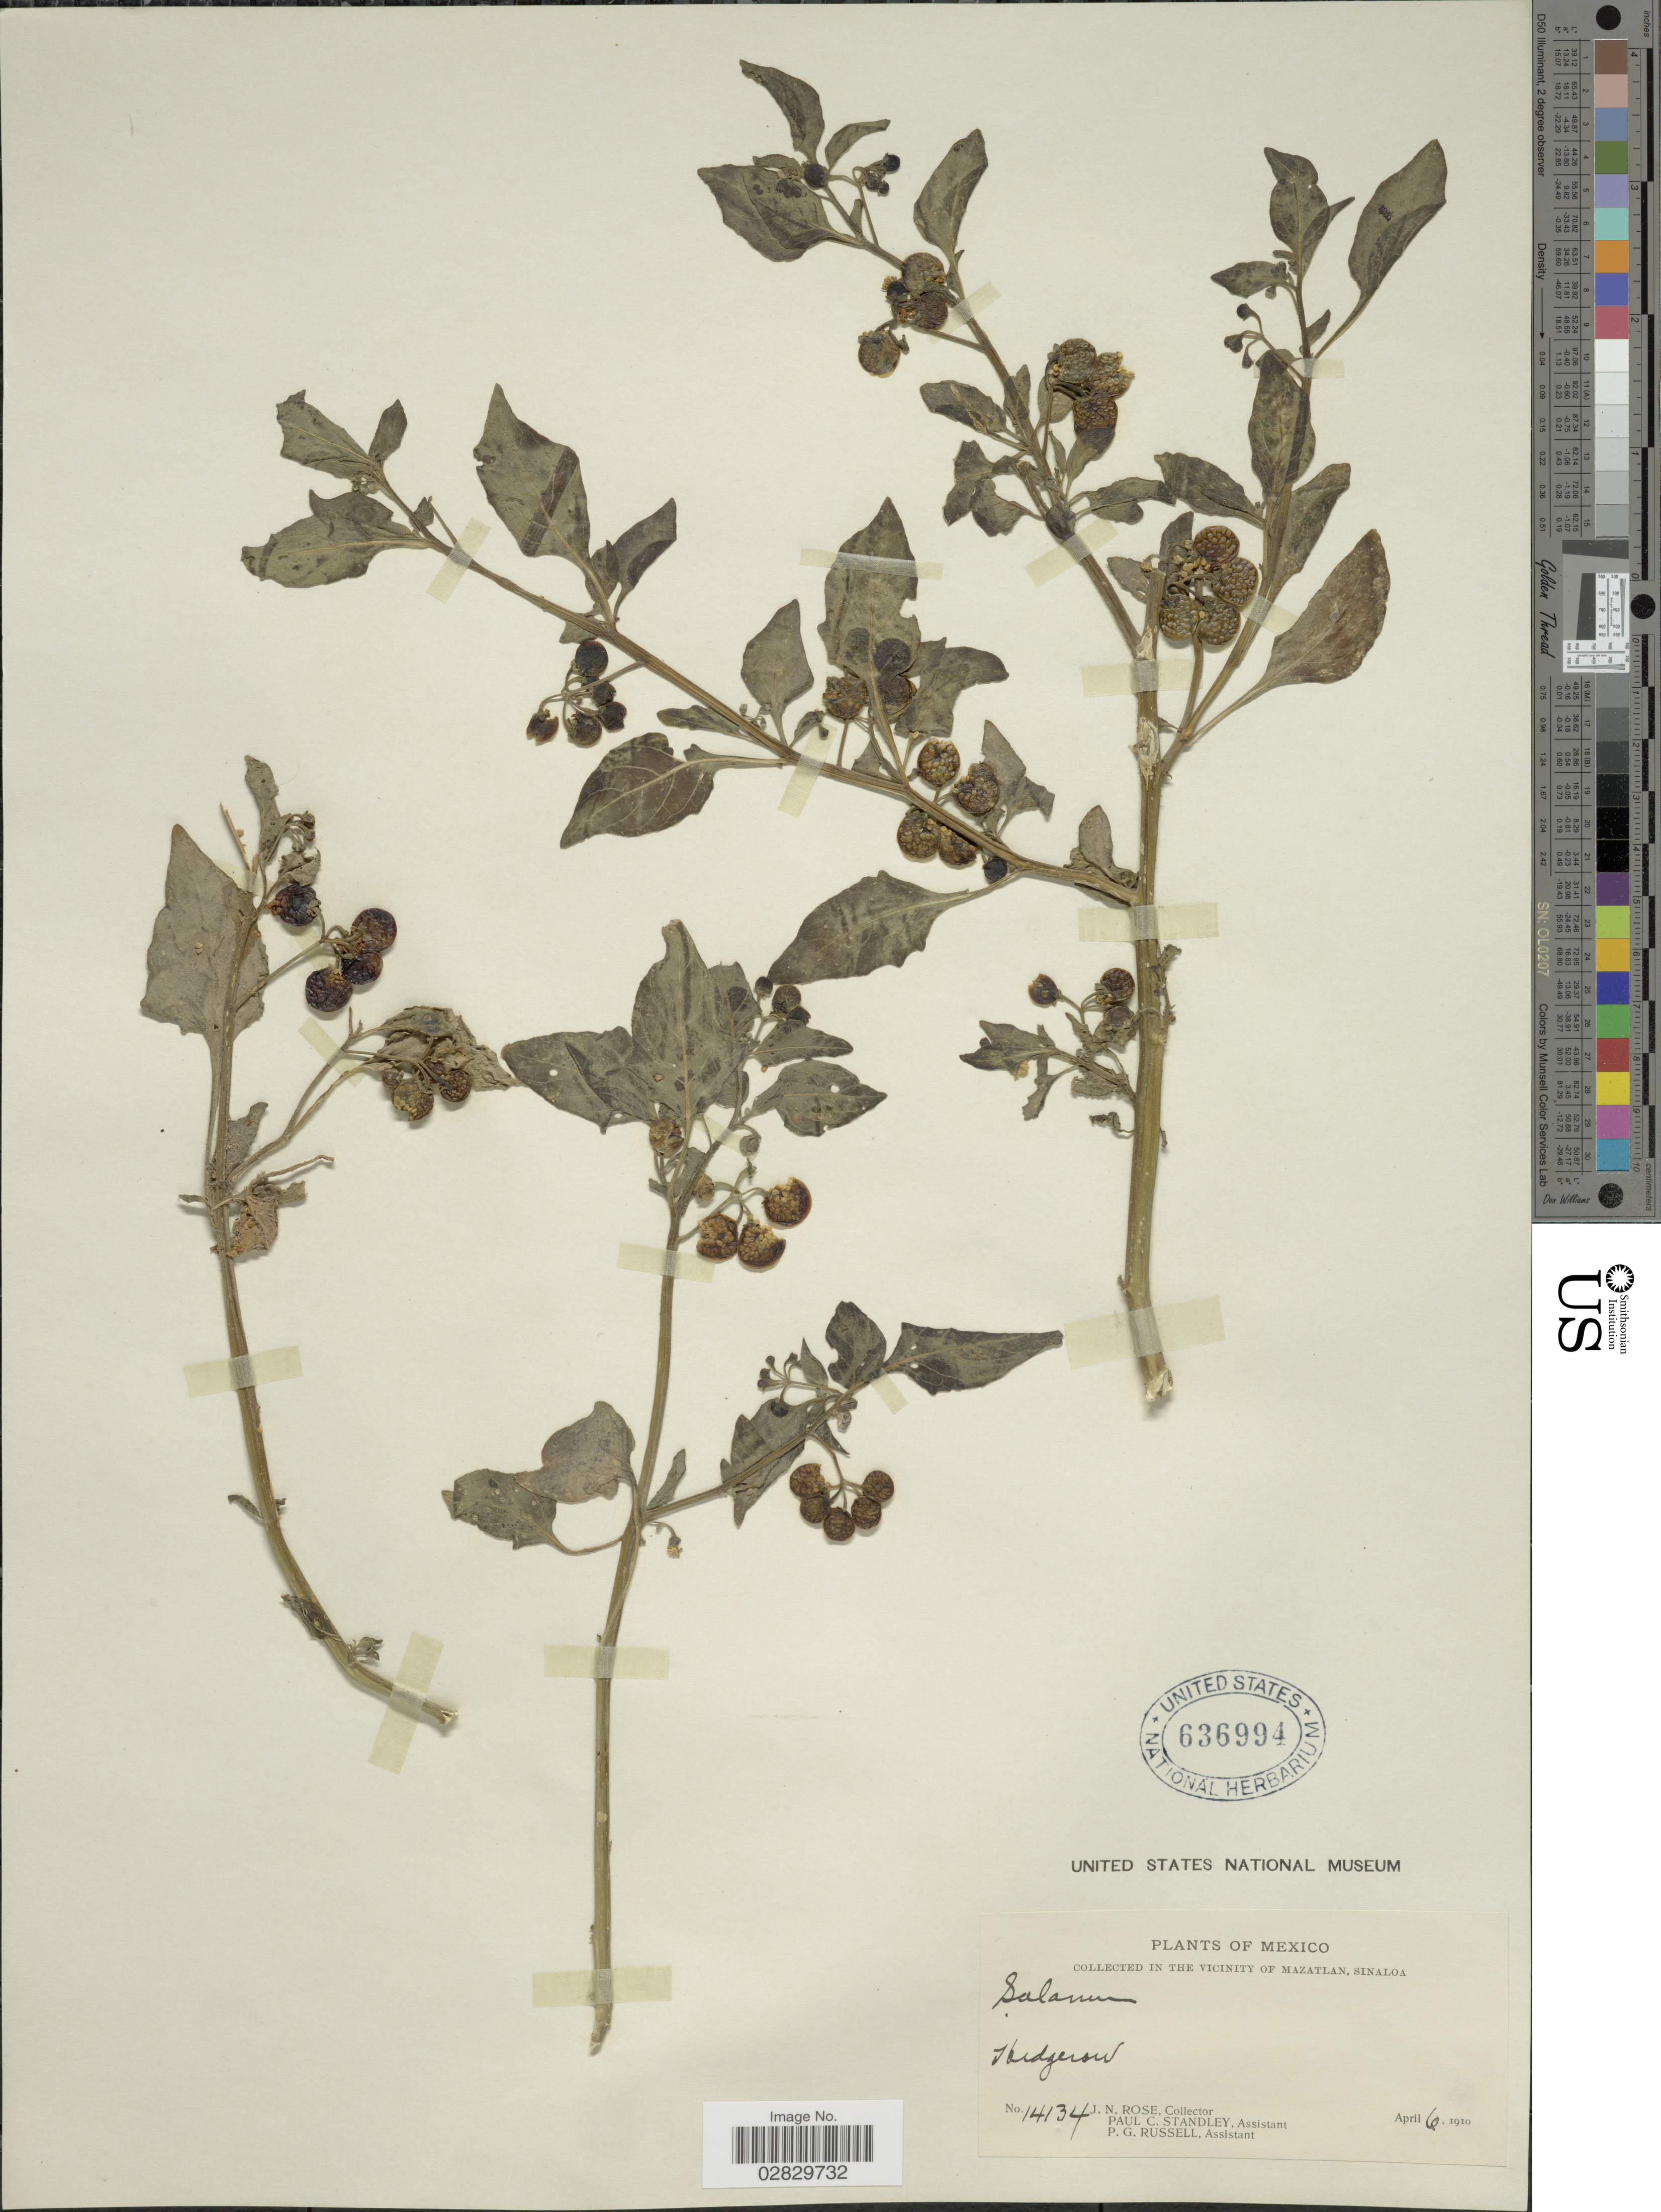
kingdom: Plantae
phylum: Tracheophyta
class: Magnoliopsida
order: Solanales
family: Solanaceae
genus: Solanum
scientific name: Solanum americanum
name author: Mill.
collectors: J. N. Rose, P. C. Standley & P. G. Russell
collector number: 14134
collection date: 1910-04-06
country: Mexico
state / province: Sinaloa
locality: Vicinity of Mazatlan.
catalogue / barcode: US 636994